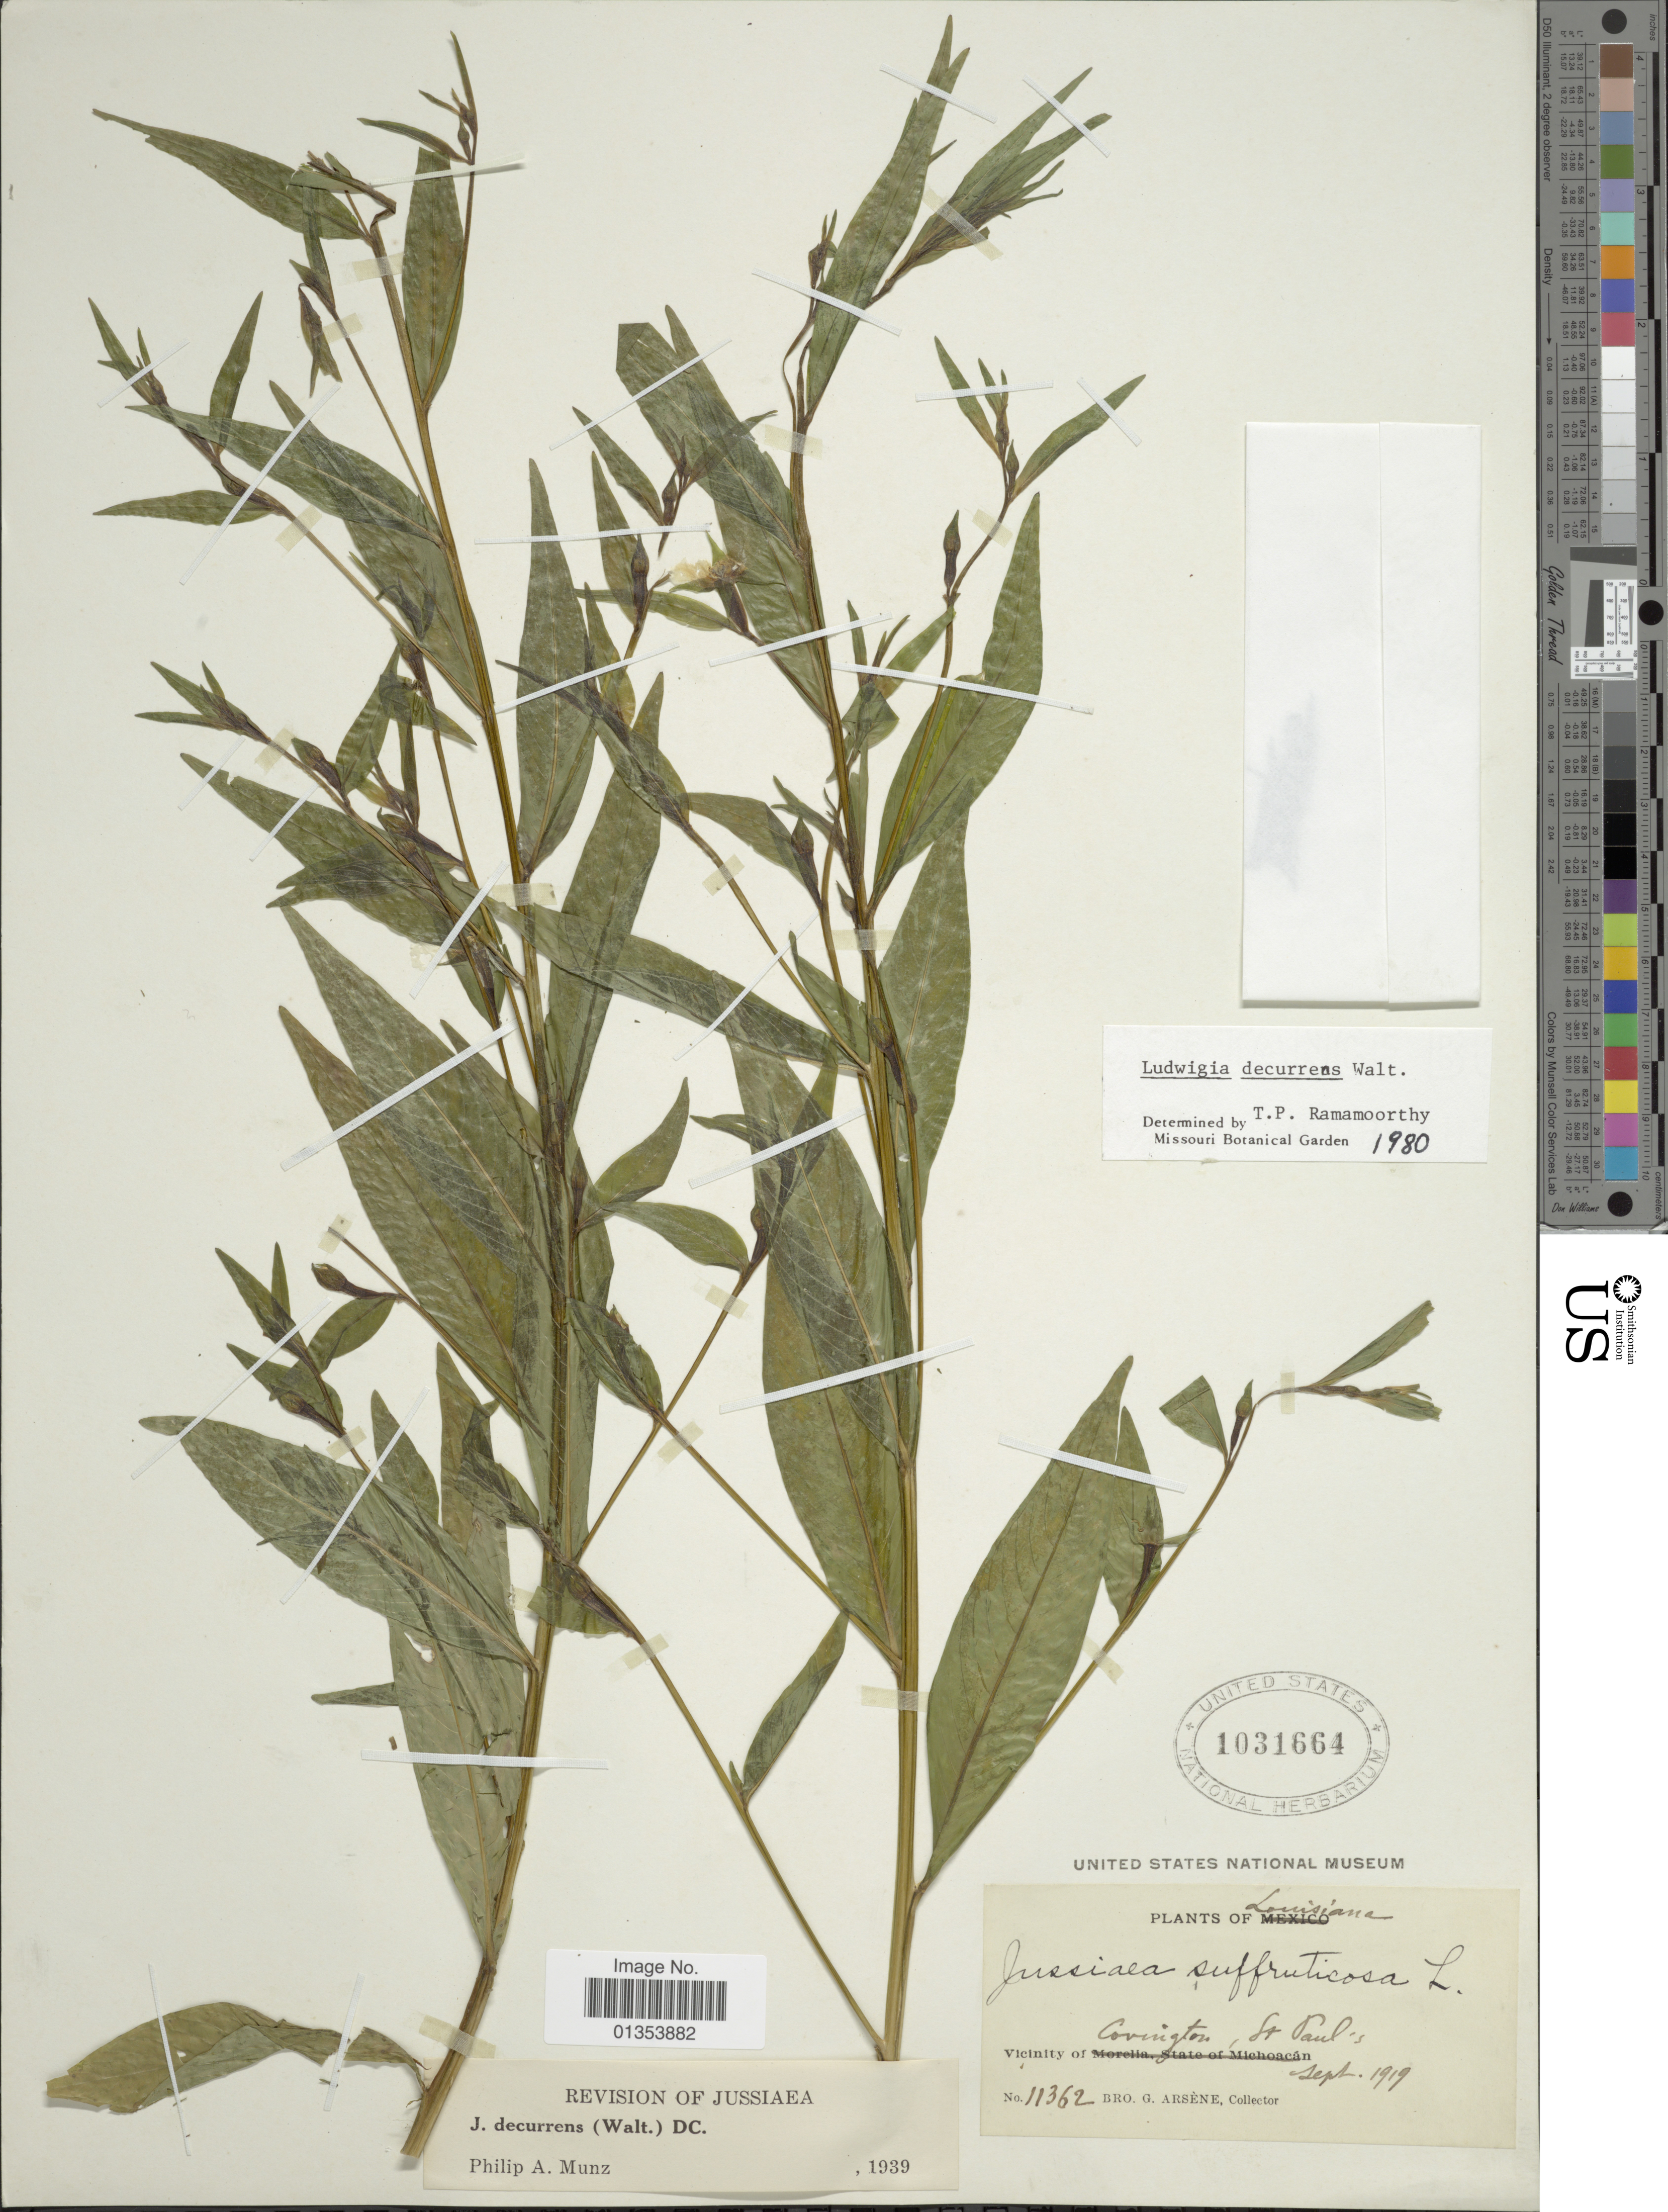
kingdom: Plantae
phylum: Tracheophyta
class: Magnoliopsida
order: Myrtales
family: Onagraceae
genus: Ludwigia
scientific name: Ludwigia decurrens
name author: Walter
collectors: Bro. G. Arsène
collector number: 11362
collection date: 1919-09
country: United States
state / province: Louisiana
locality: Vicinity of Corington, St Paul's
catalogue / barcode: US 1031664